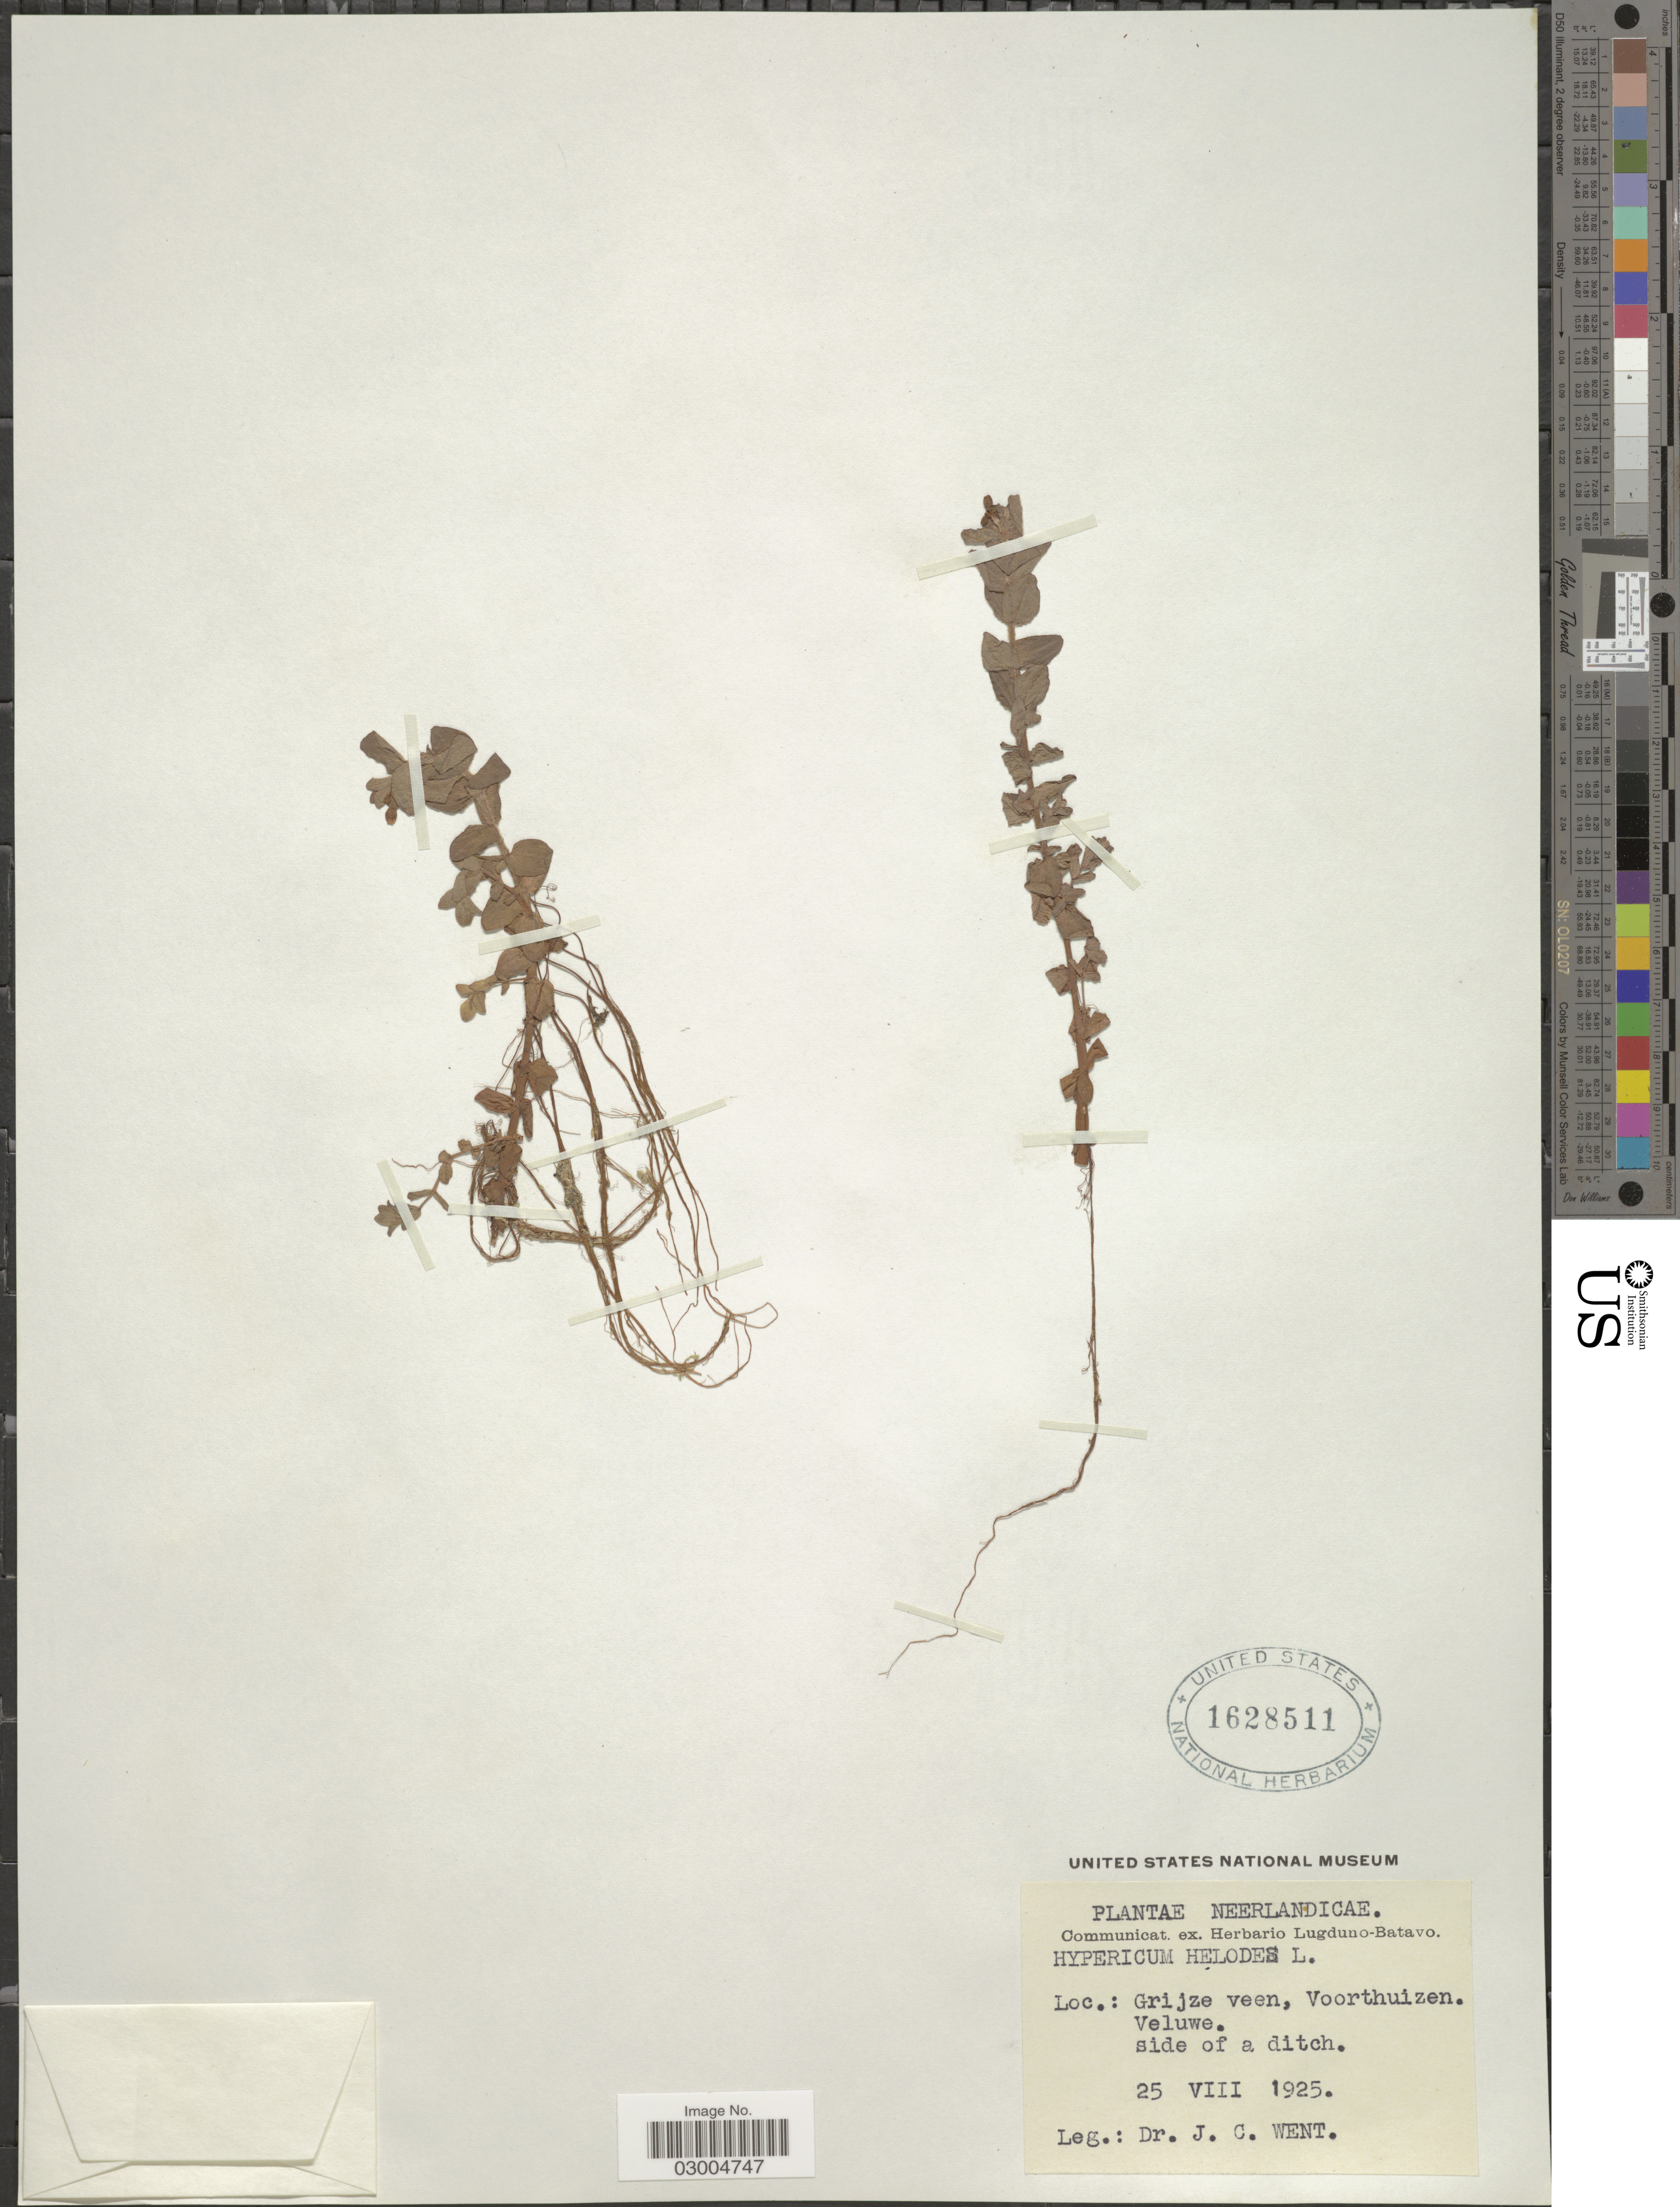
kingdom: Plantae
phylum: Tracheophyta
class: Magnoliopsida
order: Malpighiales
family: Hypericaceae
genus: Hypericum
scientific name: Hypericum elodes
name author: L.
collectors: J. C. Went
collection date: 1925-08-25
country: Netherlands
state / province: Gelderland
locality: Voorthuizen. Veluwe.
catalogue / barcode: US 1628511